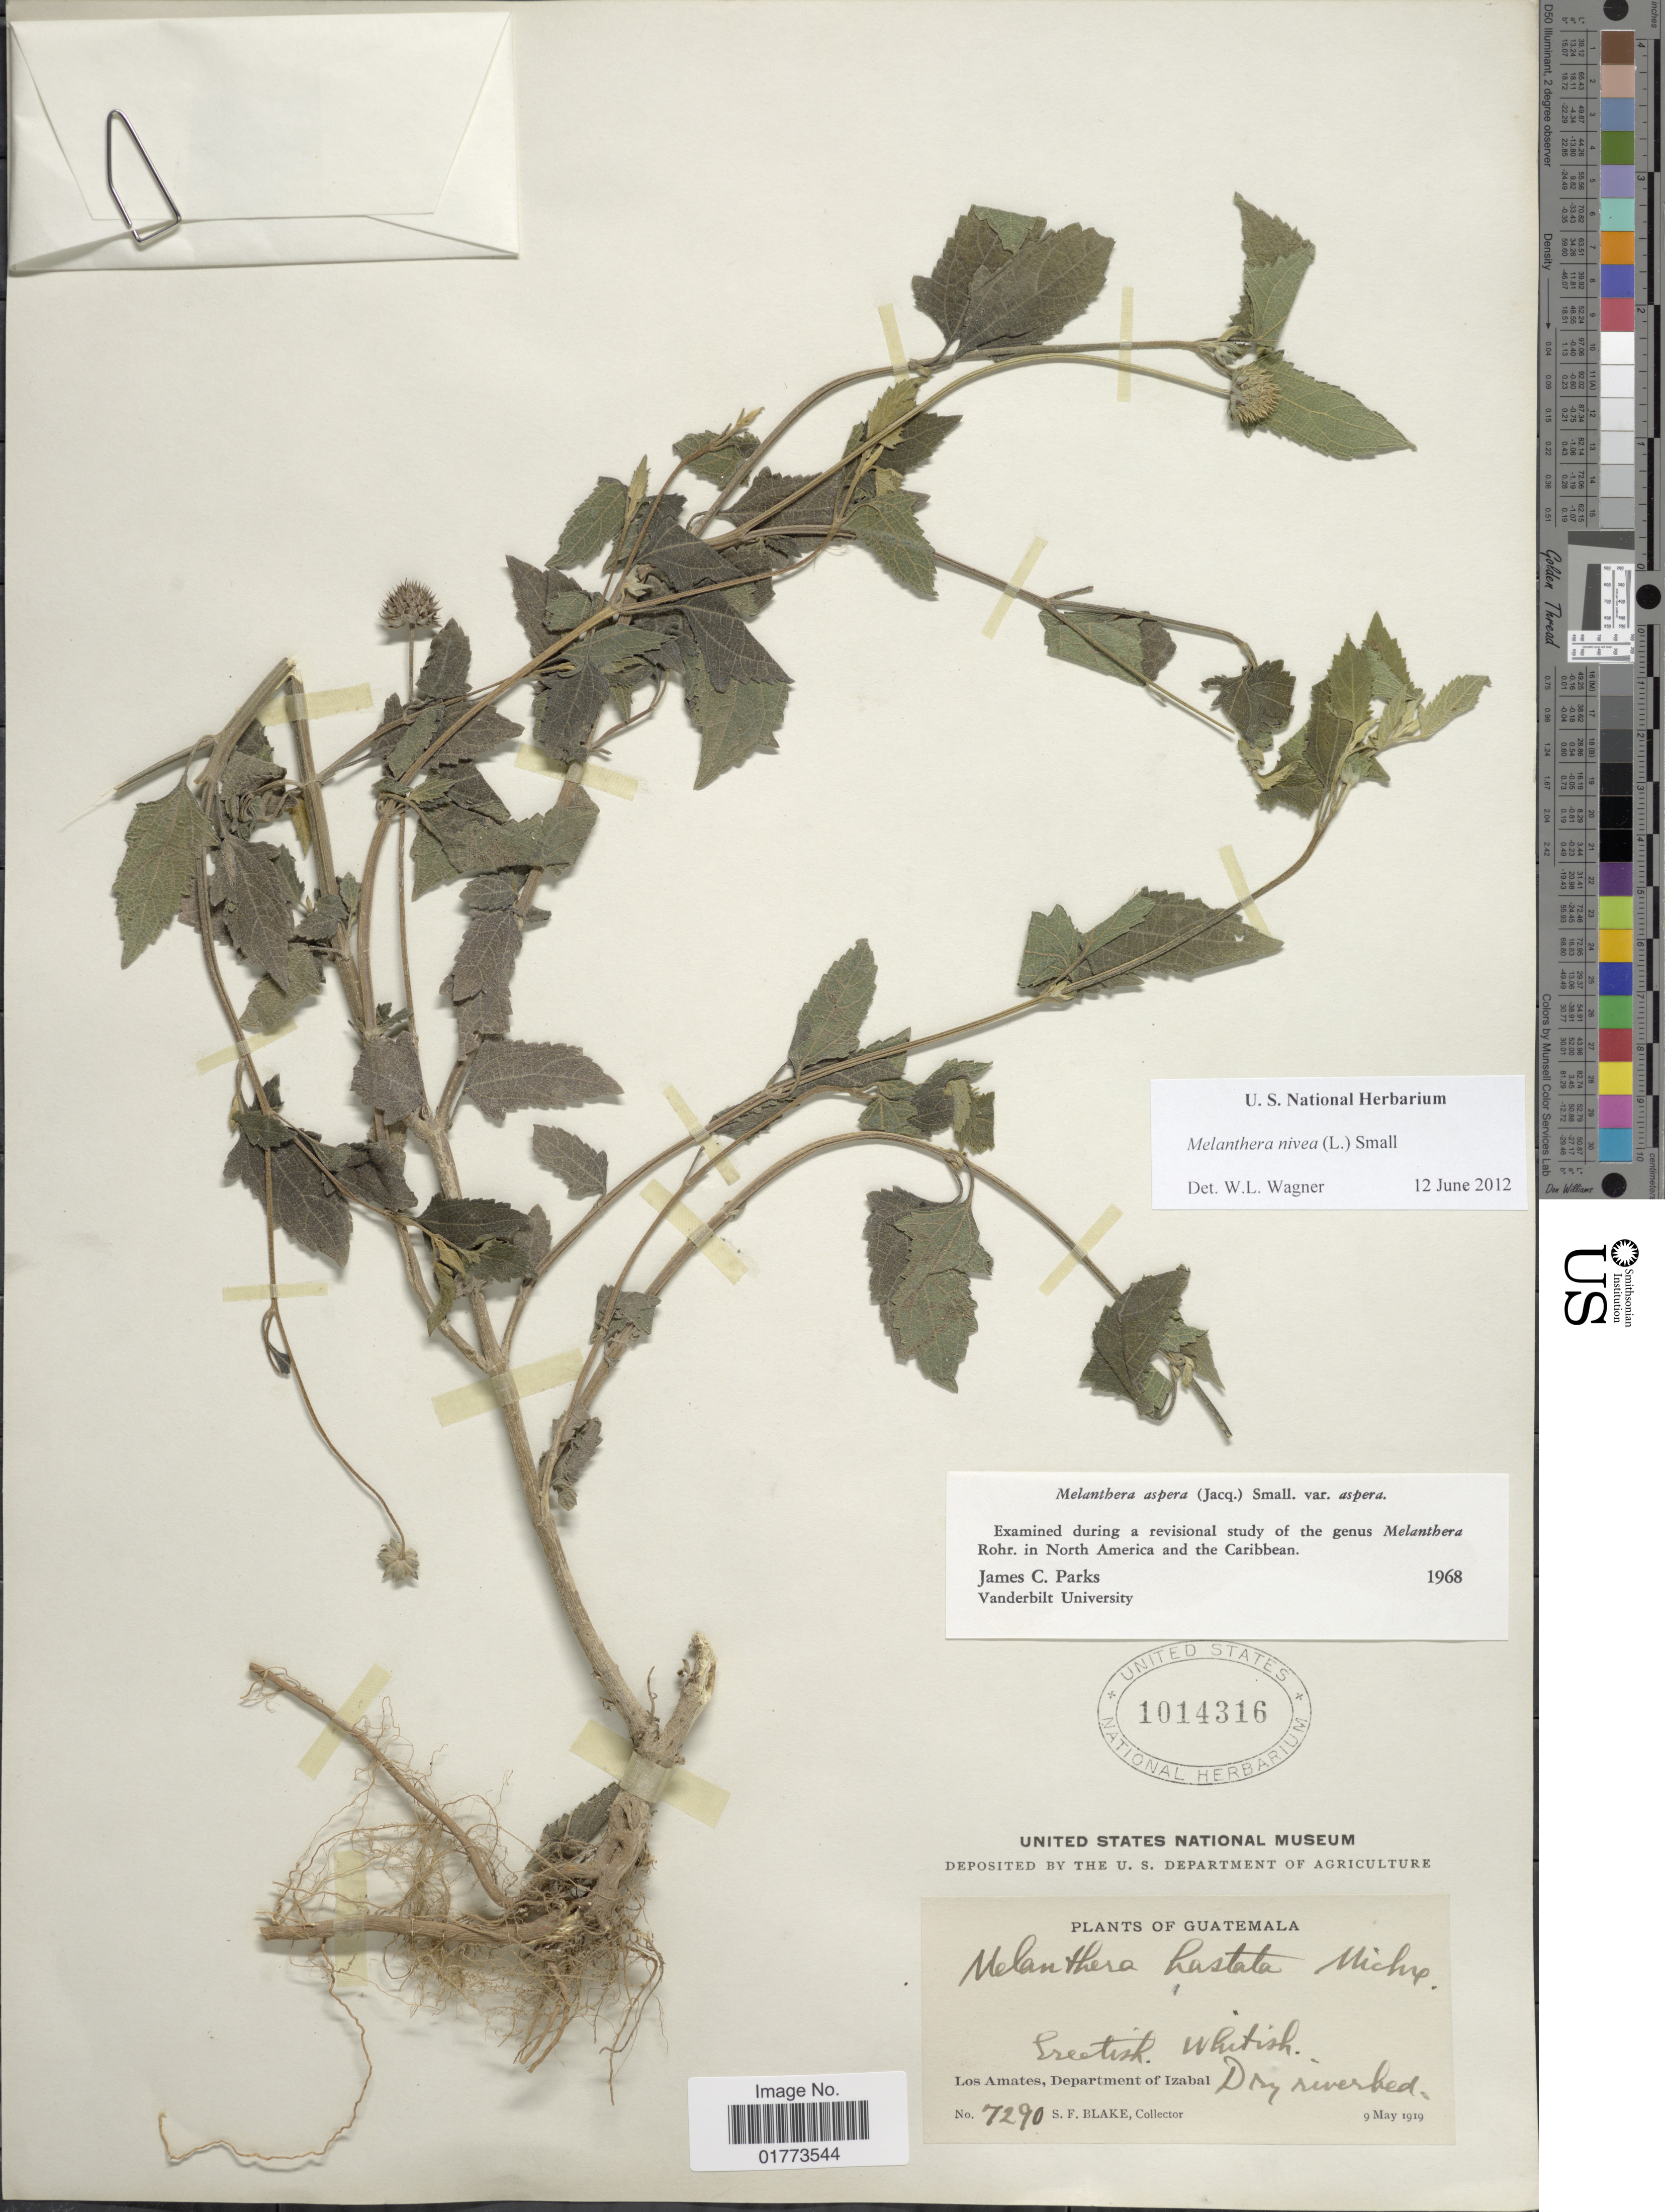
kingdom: Plantae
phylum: Tracheophyta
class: Magnoliopsida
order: Asterales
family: Asteraceae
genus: Melanthera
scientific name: Melanthera nivea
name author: (L.) Small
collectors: S. Blake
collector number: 7290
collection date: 1919-05-09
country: Guatemala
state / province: Izabal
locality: Los Amates, Dry riverbed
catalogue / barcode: US 1014316